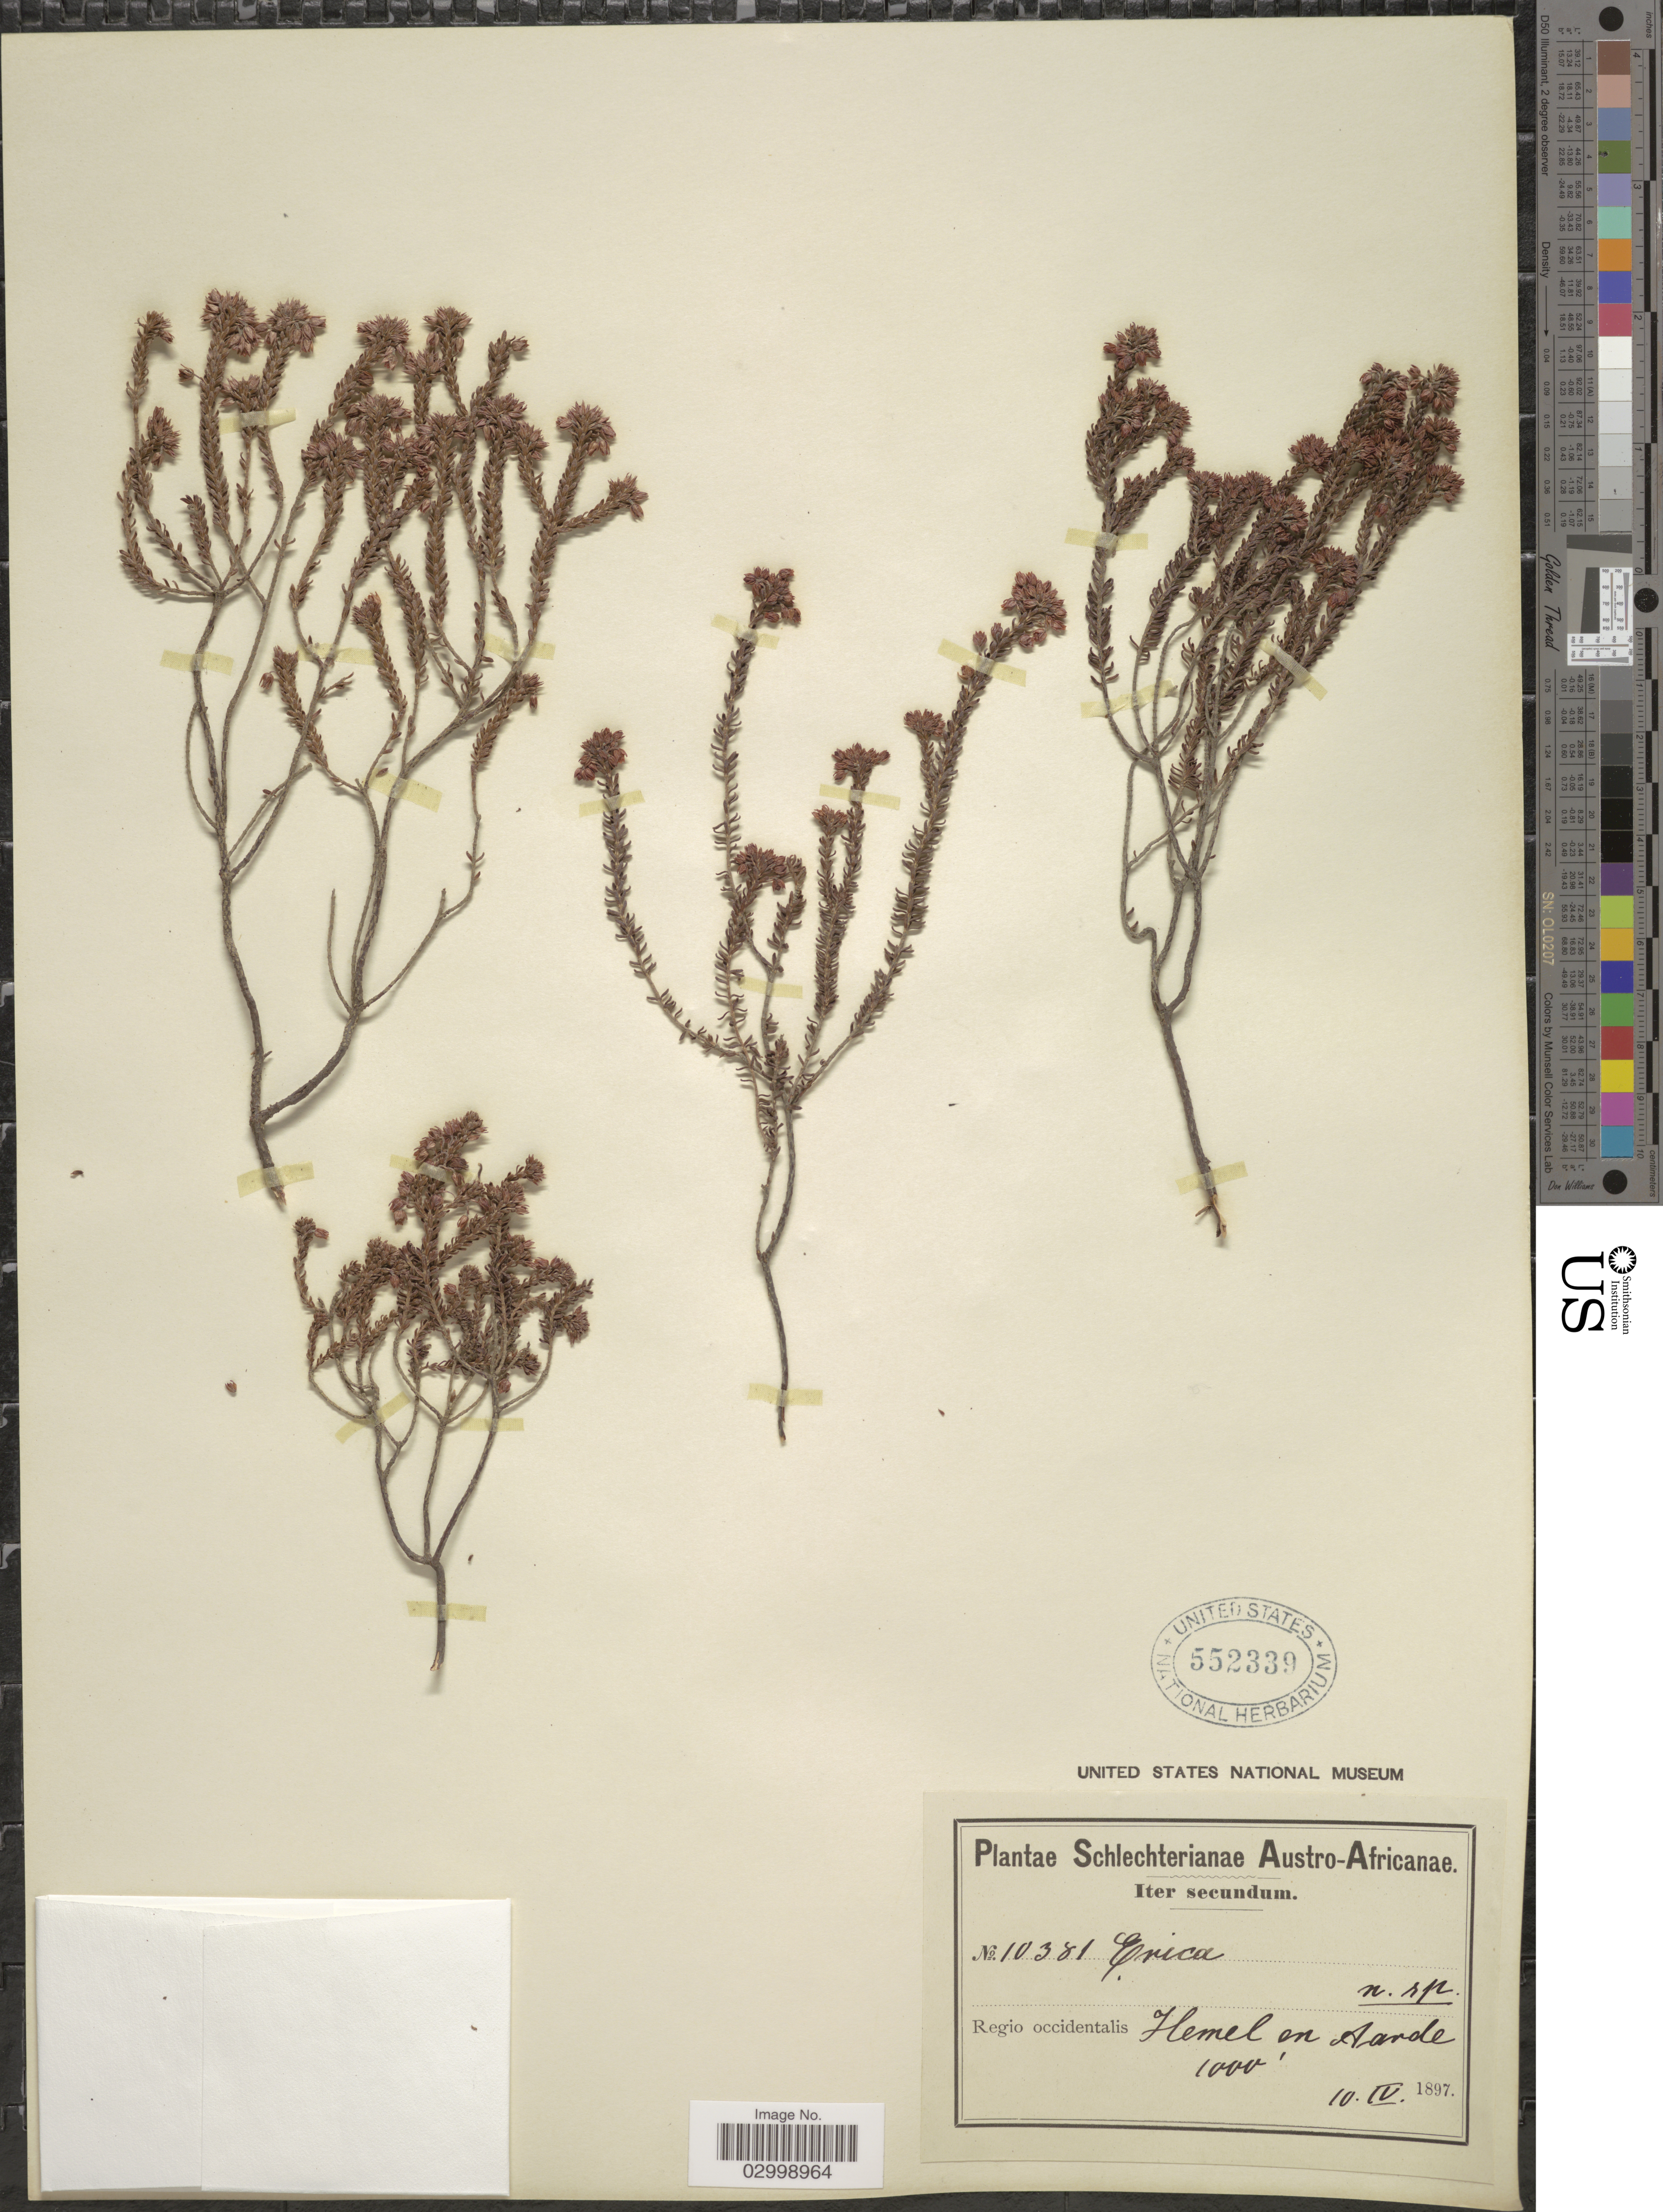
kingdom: Plantae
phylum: Tracheophyta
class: Magnoliopsida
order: Ericales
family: Ericaceae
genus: Erica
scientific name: Erica sp.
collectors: Schlechter, --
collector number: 10381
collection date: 1897-04-10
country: South Africa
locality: Austro-Africanae, Regio occidentalis, Hemel en Aarde.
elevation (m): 305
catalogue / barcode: US 552339